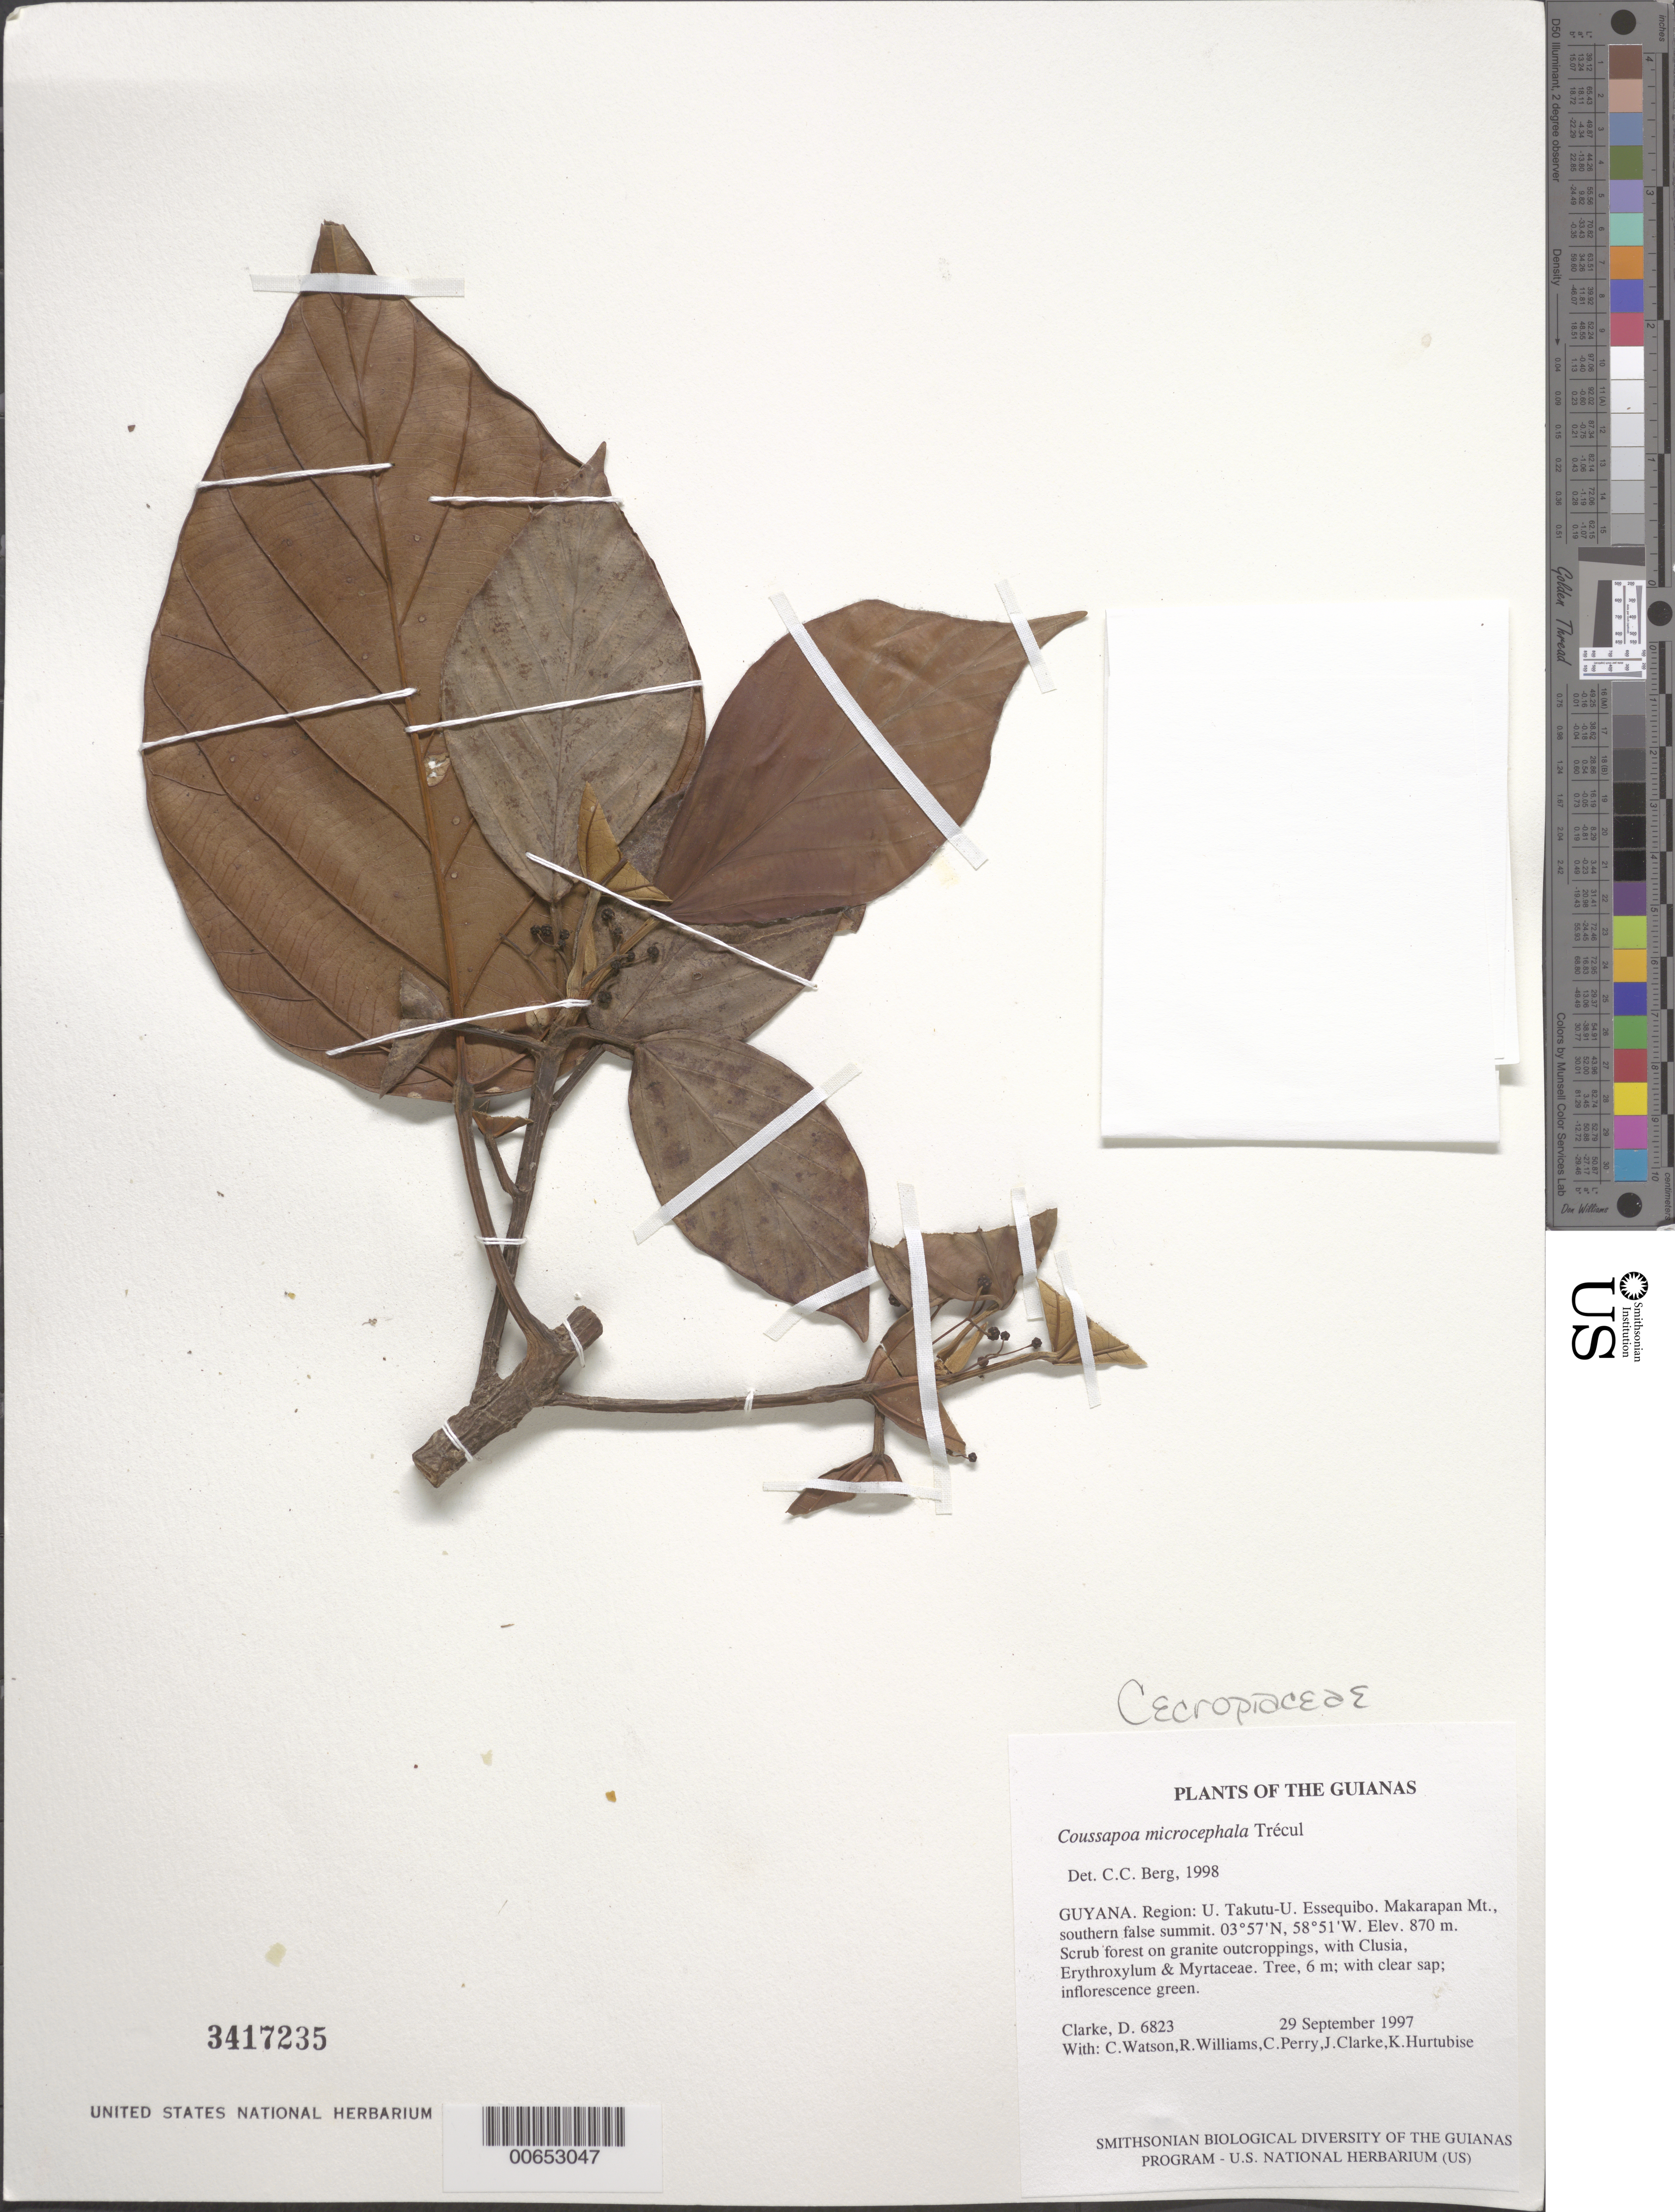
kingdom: Plantae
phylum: Tracheophyta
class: Magnoliopsida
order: Rosales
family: Urticaceae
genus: Coussapoa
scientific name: Coussapoa microcephala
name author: Trécul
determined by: Berg, C. C.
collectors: H. D. Clarke, C. Watson, R. Williams, C. Perry, J. Clarke & K. Hurtubise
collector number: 6823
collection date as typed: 29 September 1997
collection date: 1997-09-29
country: Guyana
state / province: U. Takutu-U. Essequibo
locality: Makarapan Mt., southern false summit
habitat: Scrub forest on granite outcroppings, with Clusia, Erythroxylum & Myrtaceae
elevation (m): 870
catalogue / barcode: US 3417235